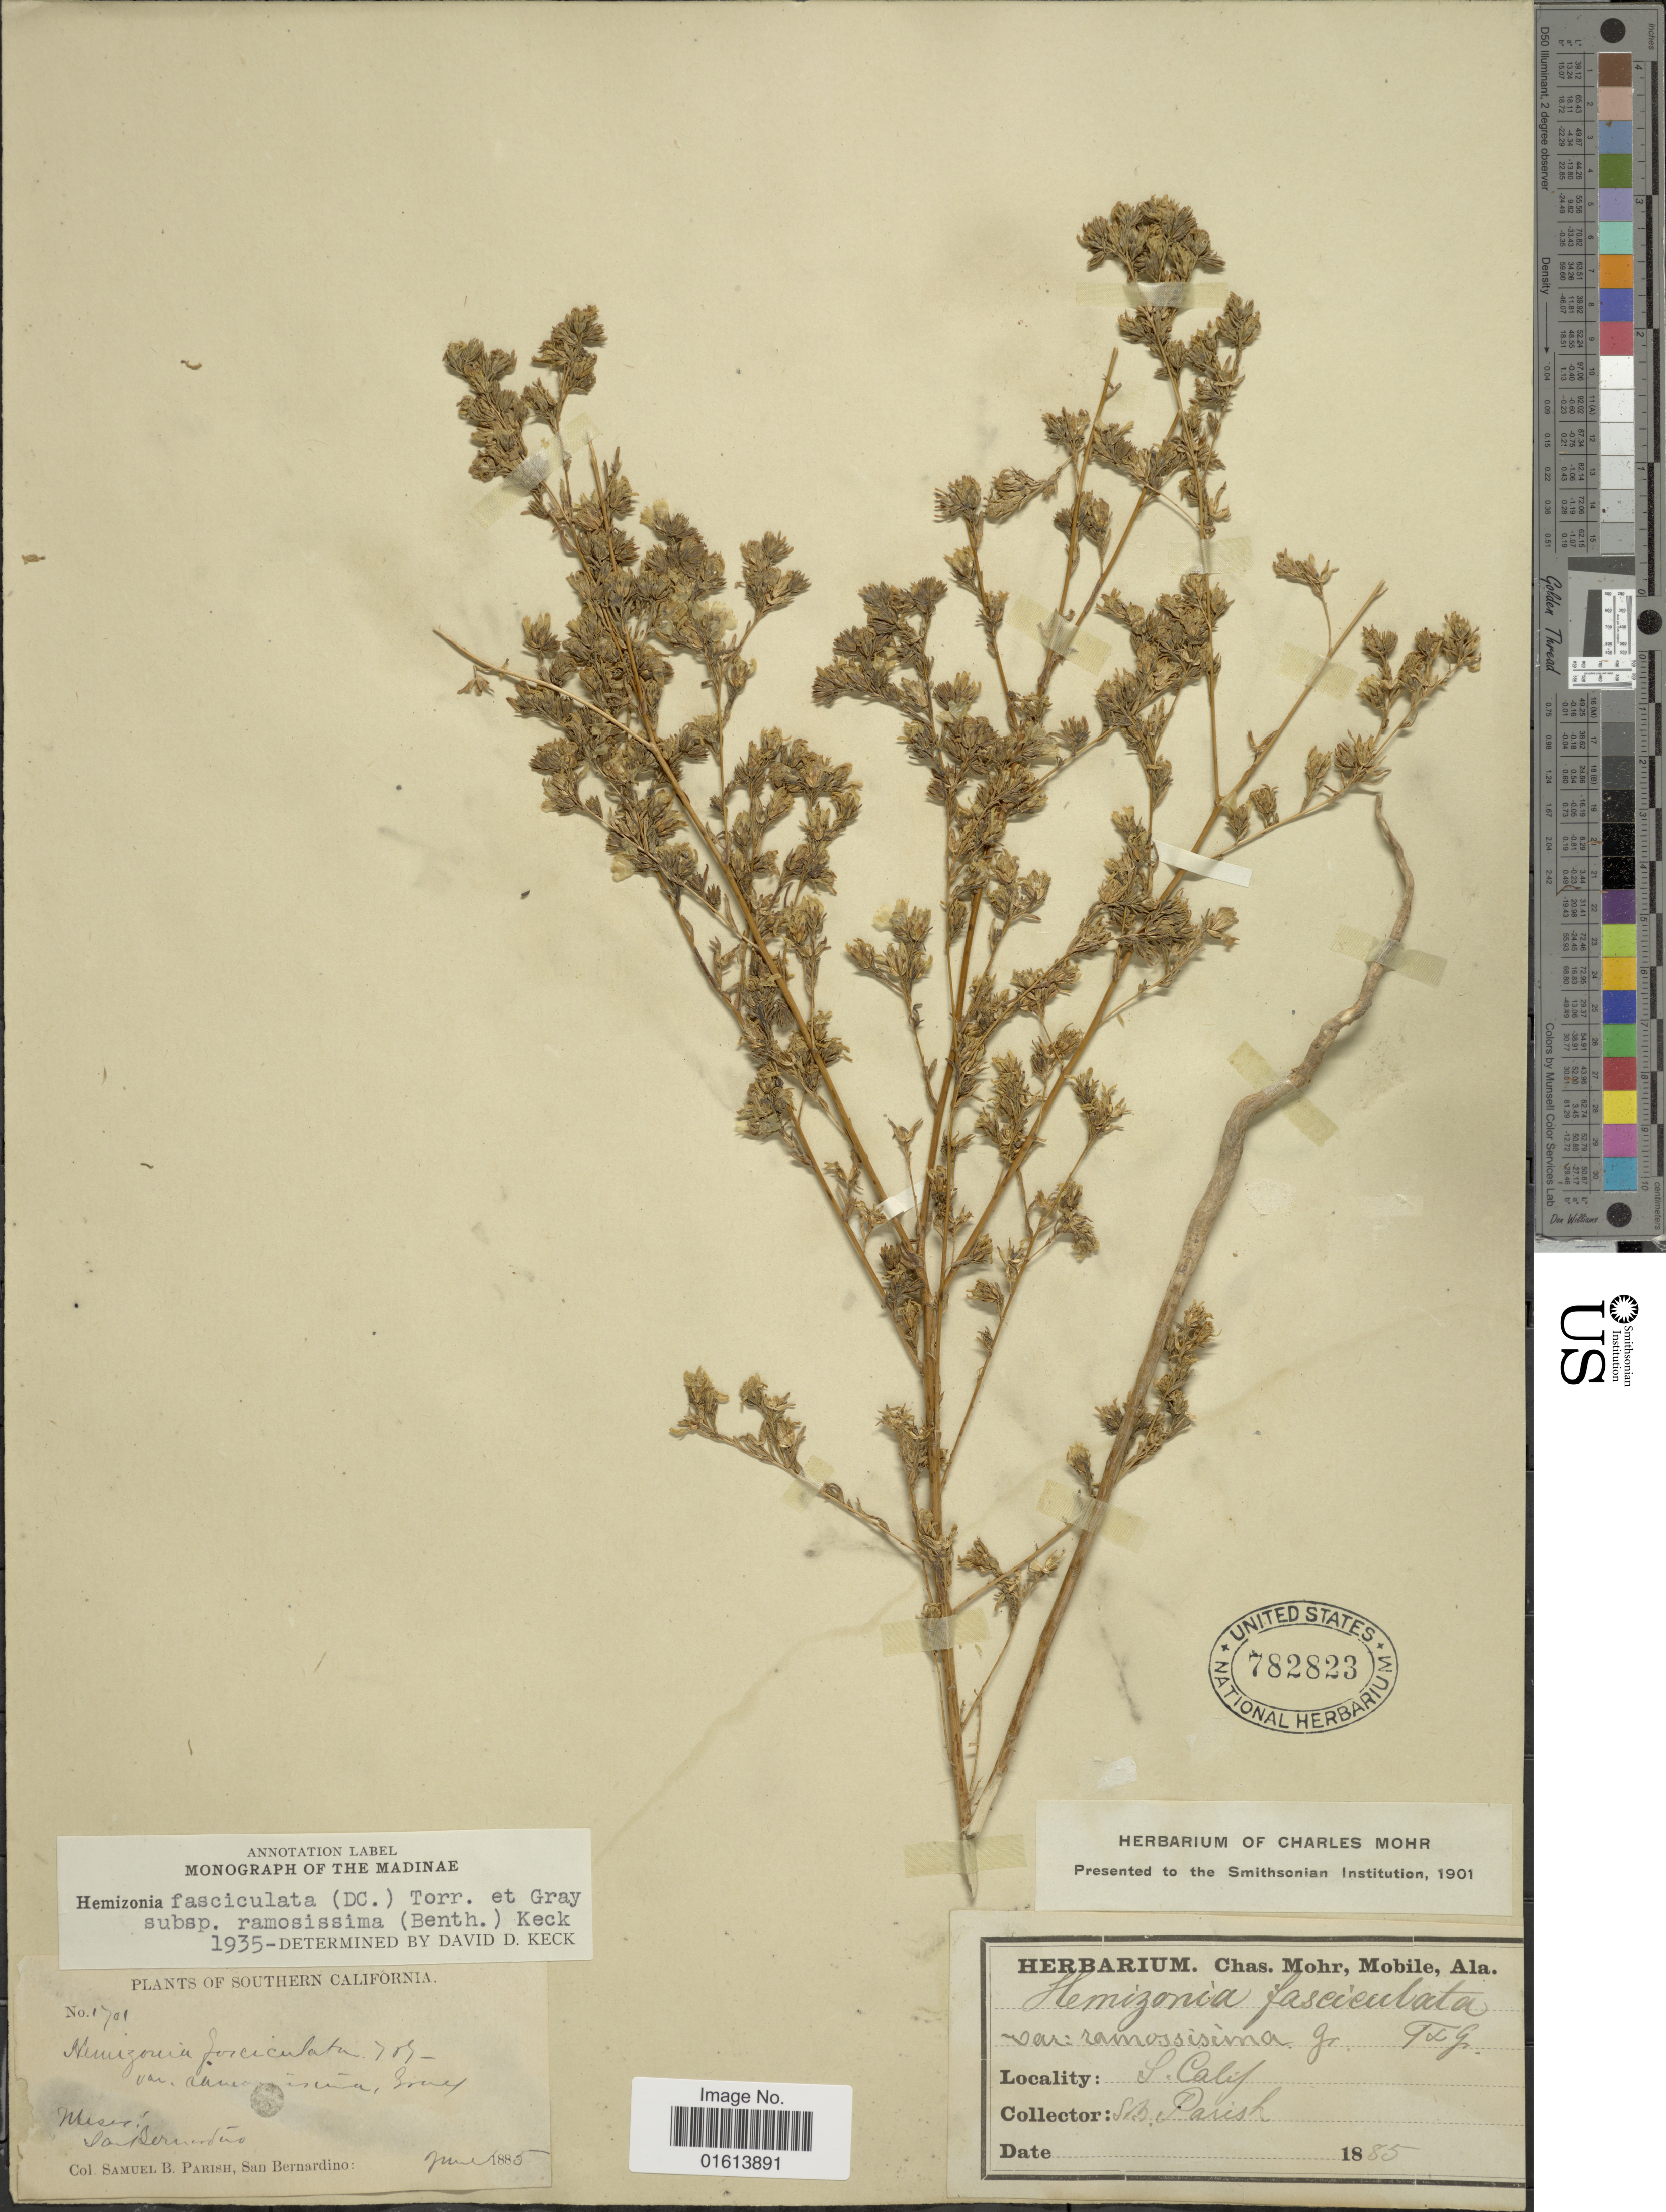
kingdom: Plantae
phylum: Tracheophyta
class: Magnoliopsida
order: Asterales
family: Asteraceae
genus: Hemizonia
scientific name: Hemizonia fasciculata subsp. ramosissima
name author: (Benth.) D.D. Keck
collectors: S. B. Parish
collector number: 1701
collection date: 1885-03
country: United States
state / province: California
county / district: San Bernardino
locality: S. Calif.Miser. San Bernardino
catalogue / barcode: US 782823